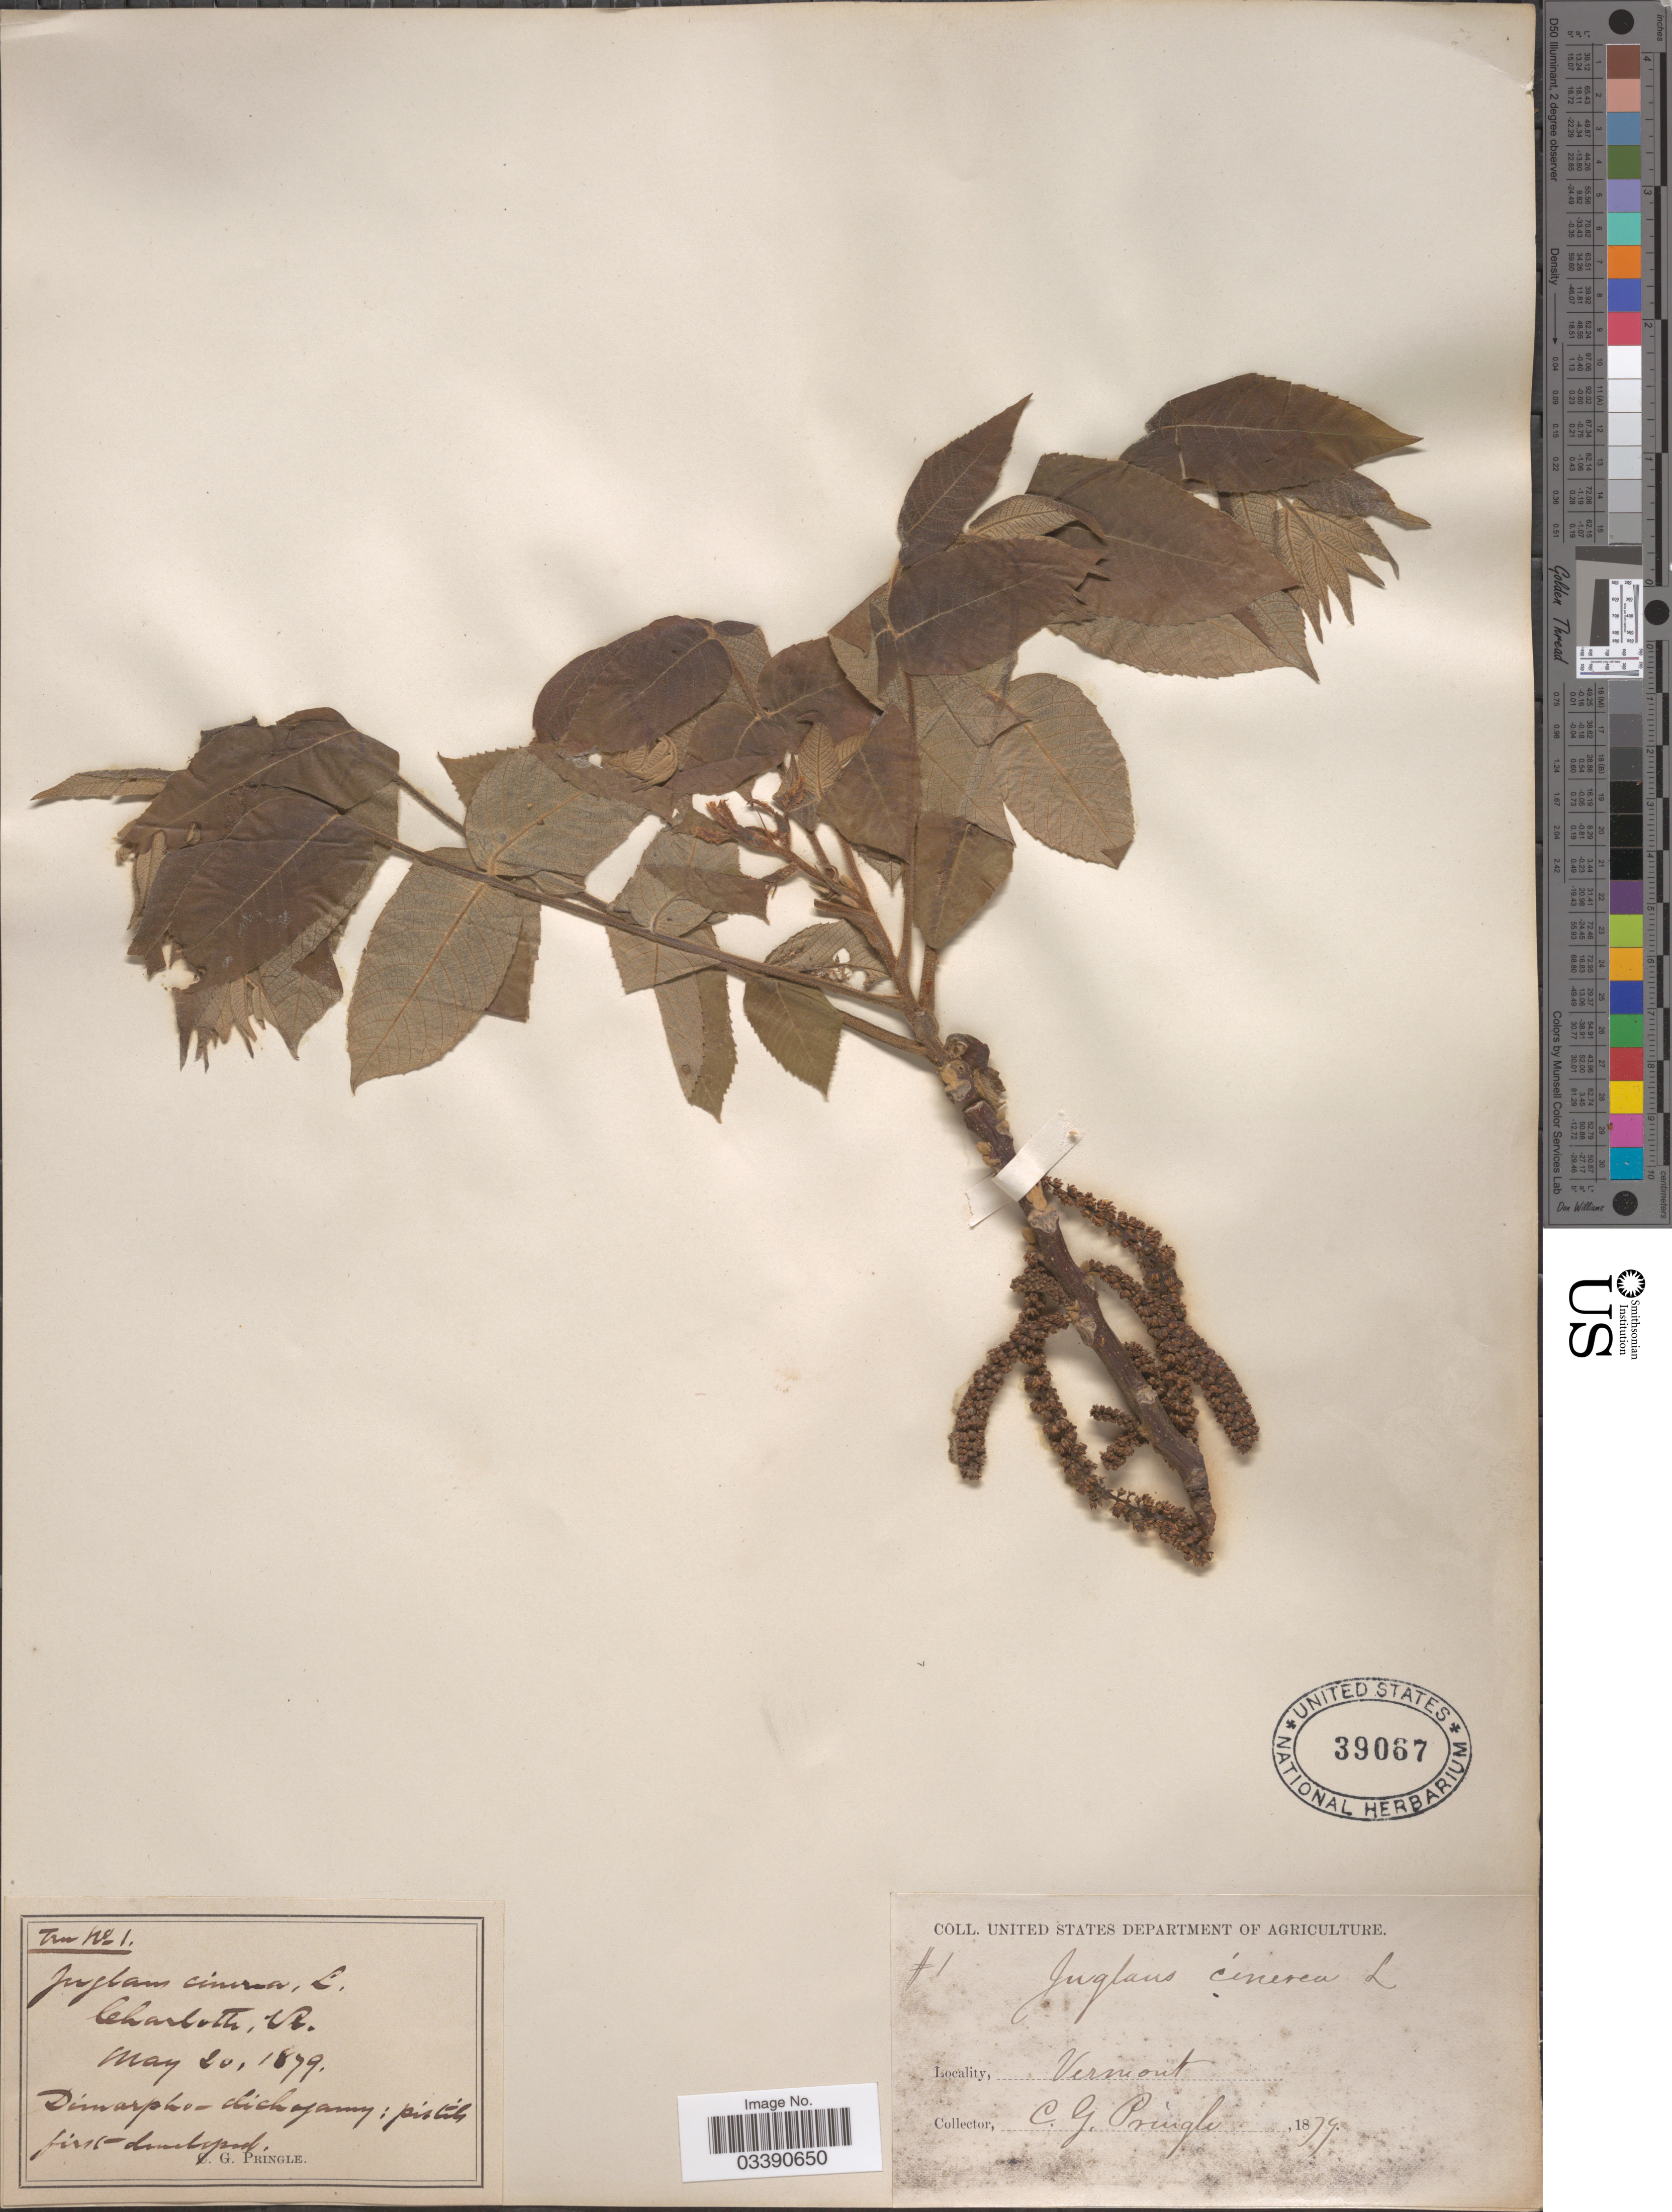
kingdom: Plantae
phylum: Tracheophyta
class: Magnoliopsida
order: Fagales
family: Juglandaceae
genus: Juglans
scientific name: Juglans cinerea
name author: L.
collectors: C. G. Pringle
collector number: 1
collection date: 1879-05-20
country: United States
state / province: Vermont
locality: Charlotte.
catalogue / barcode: US 39067